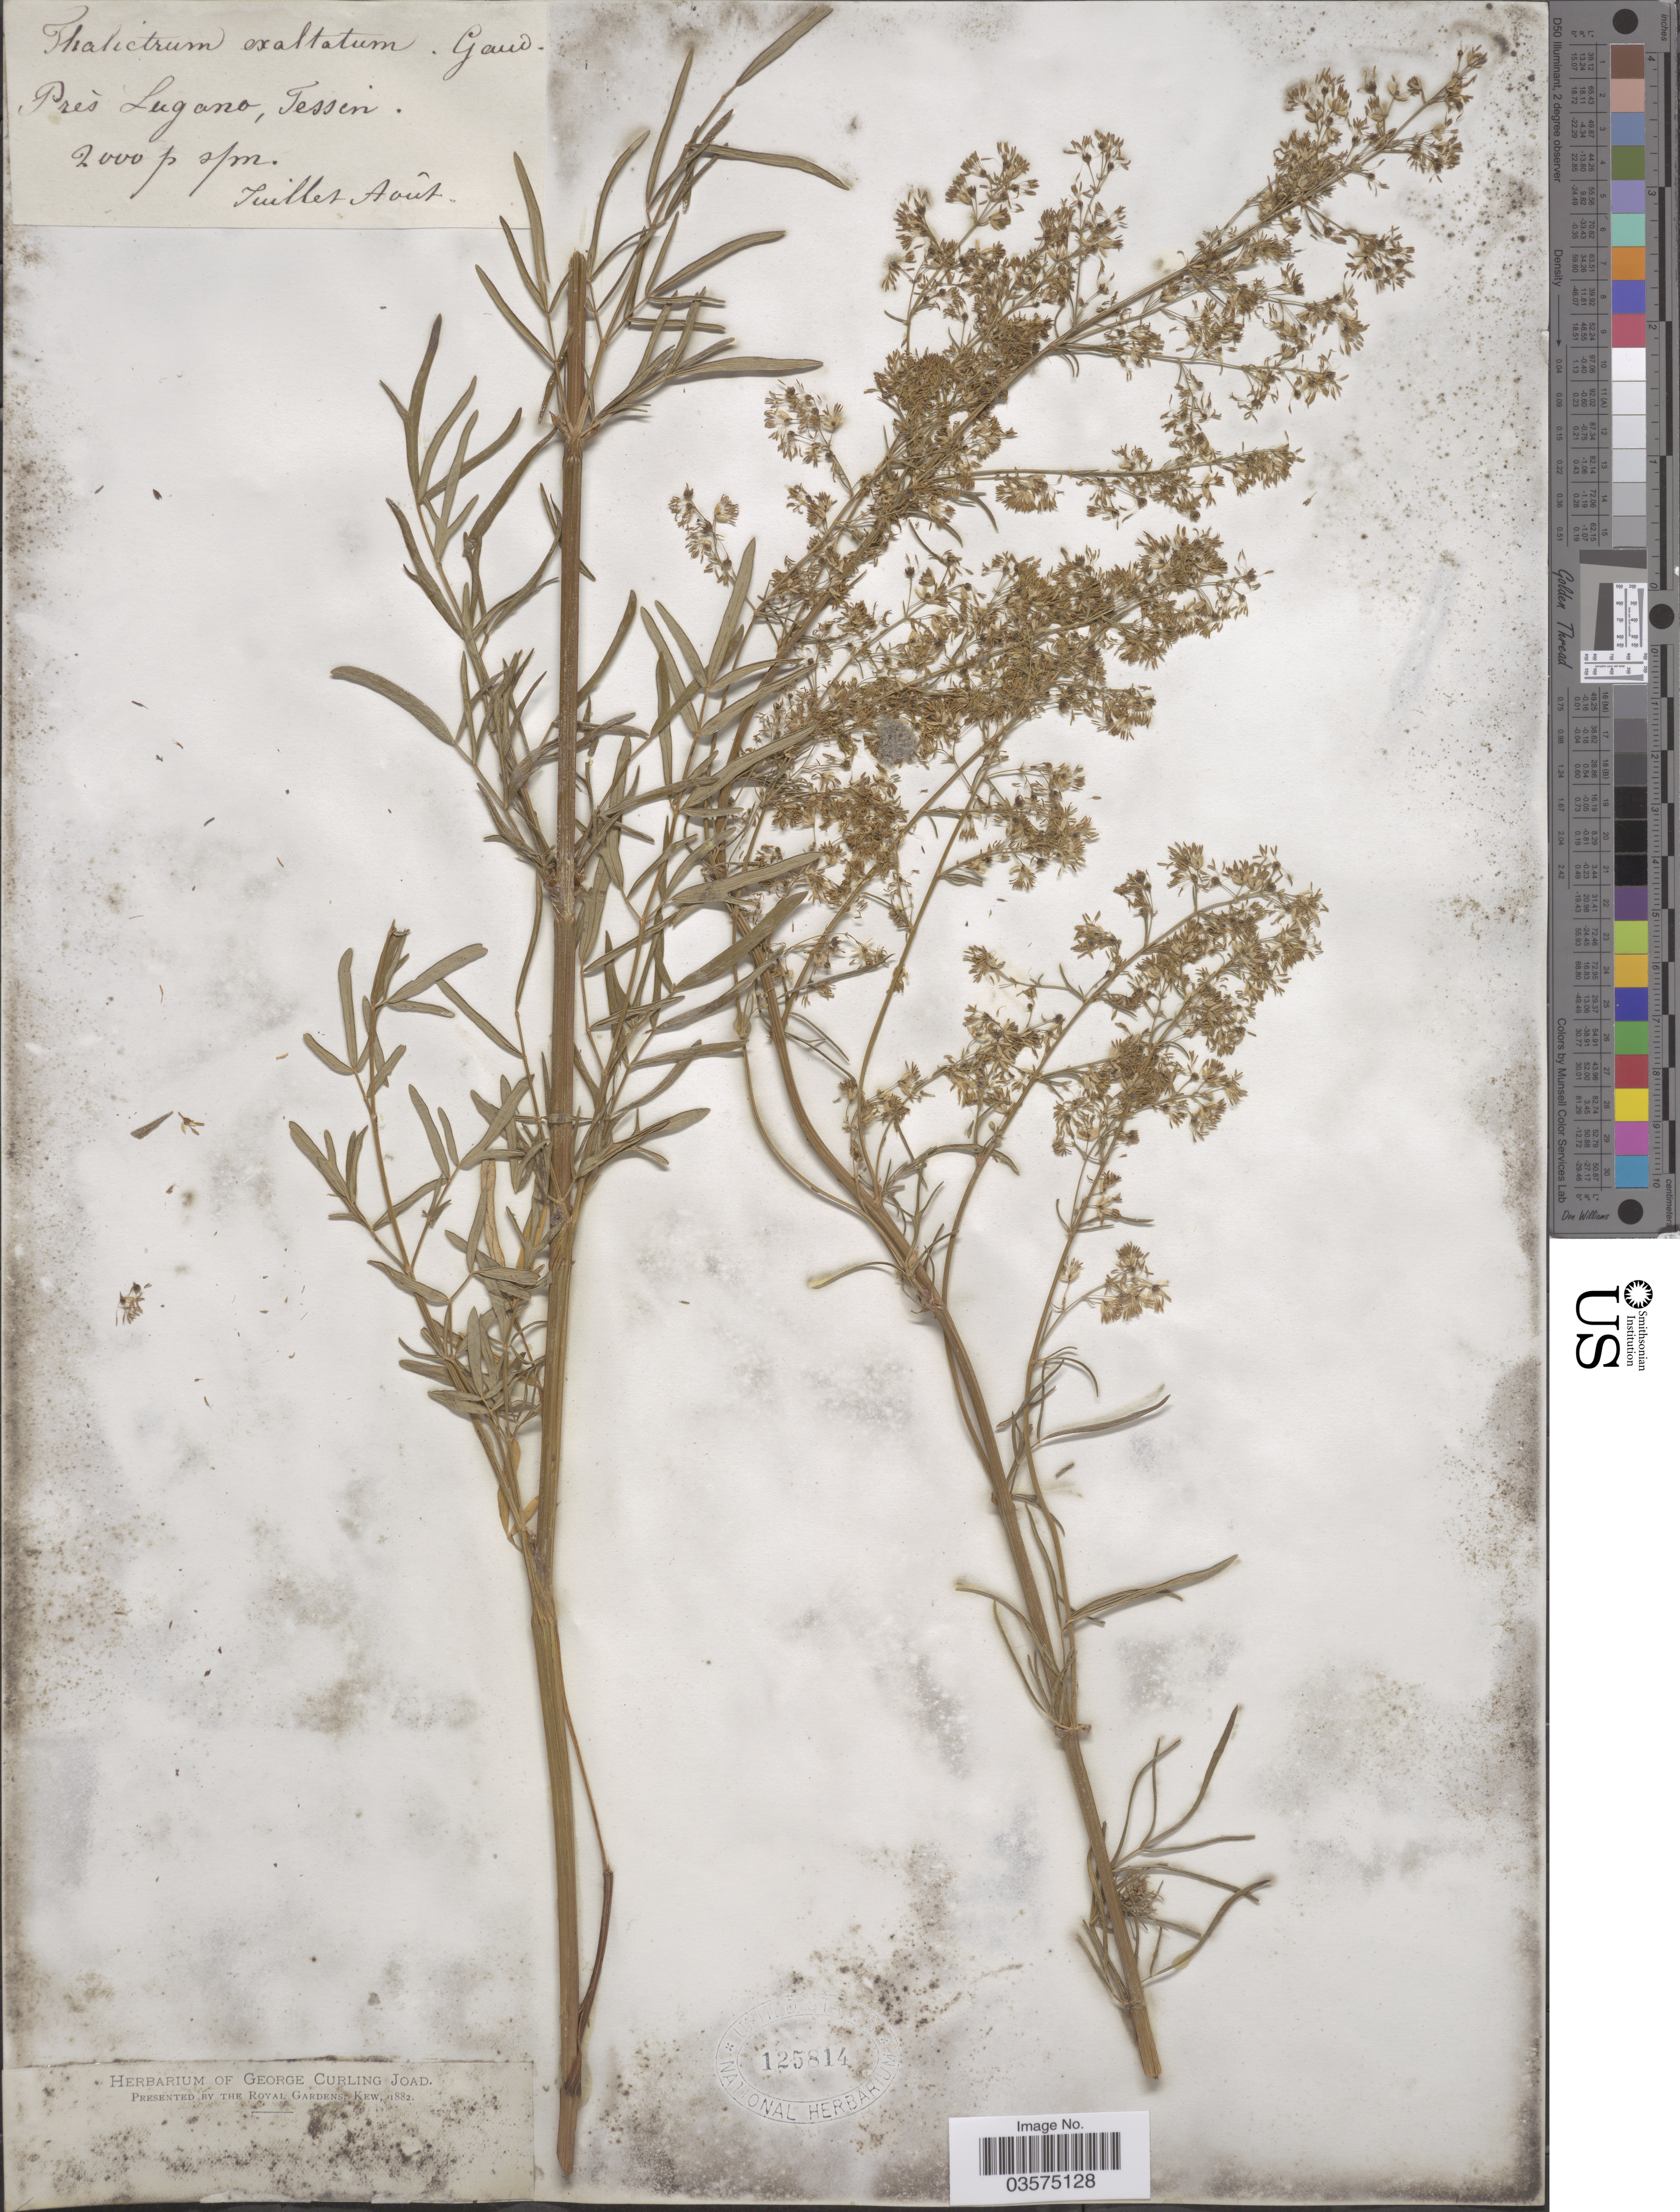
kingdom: Plantae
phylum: Tracheophyta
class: Magnoliopsida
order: Ranunculales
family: Ranunculaceae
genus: Thalictrum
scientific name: Thalictrum exaltatum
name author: Gaudin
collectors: ex herb. George Curling Joad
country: Switzerland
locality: Près Lugano, Tessin.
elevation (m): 610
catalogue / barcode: US 125814